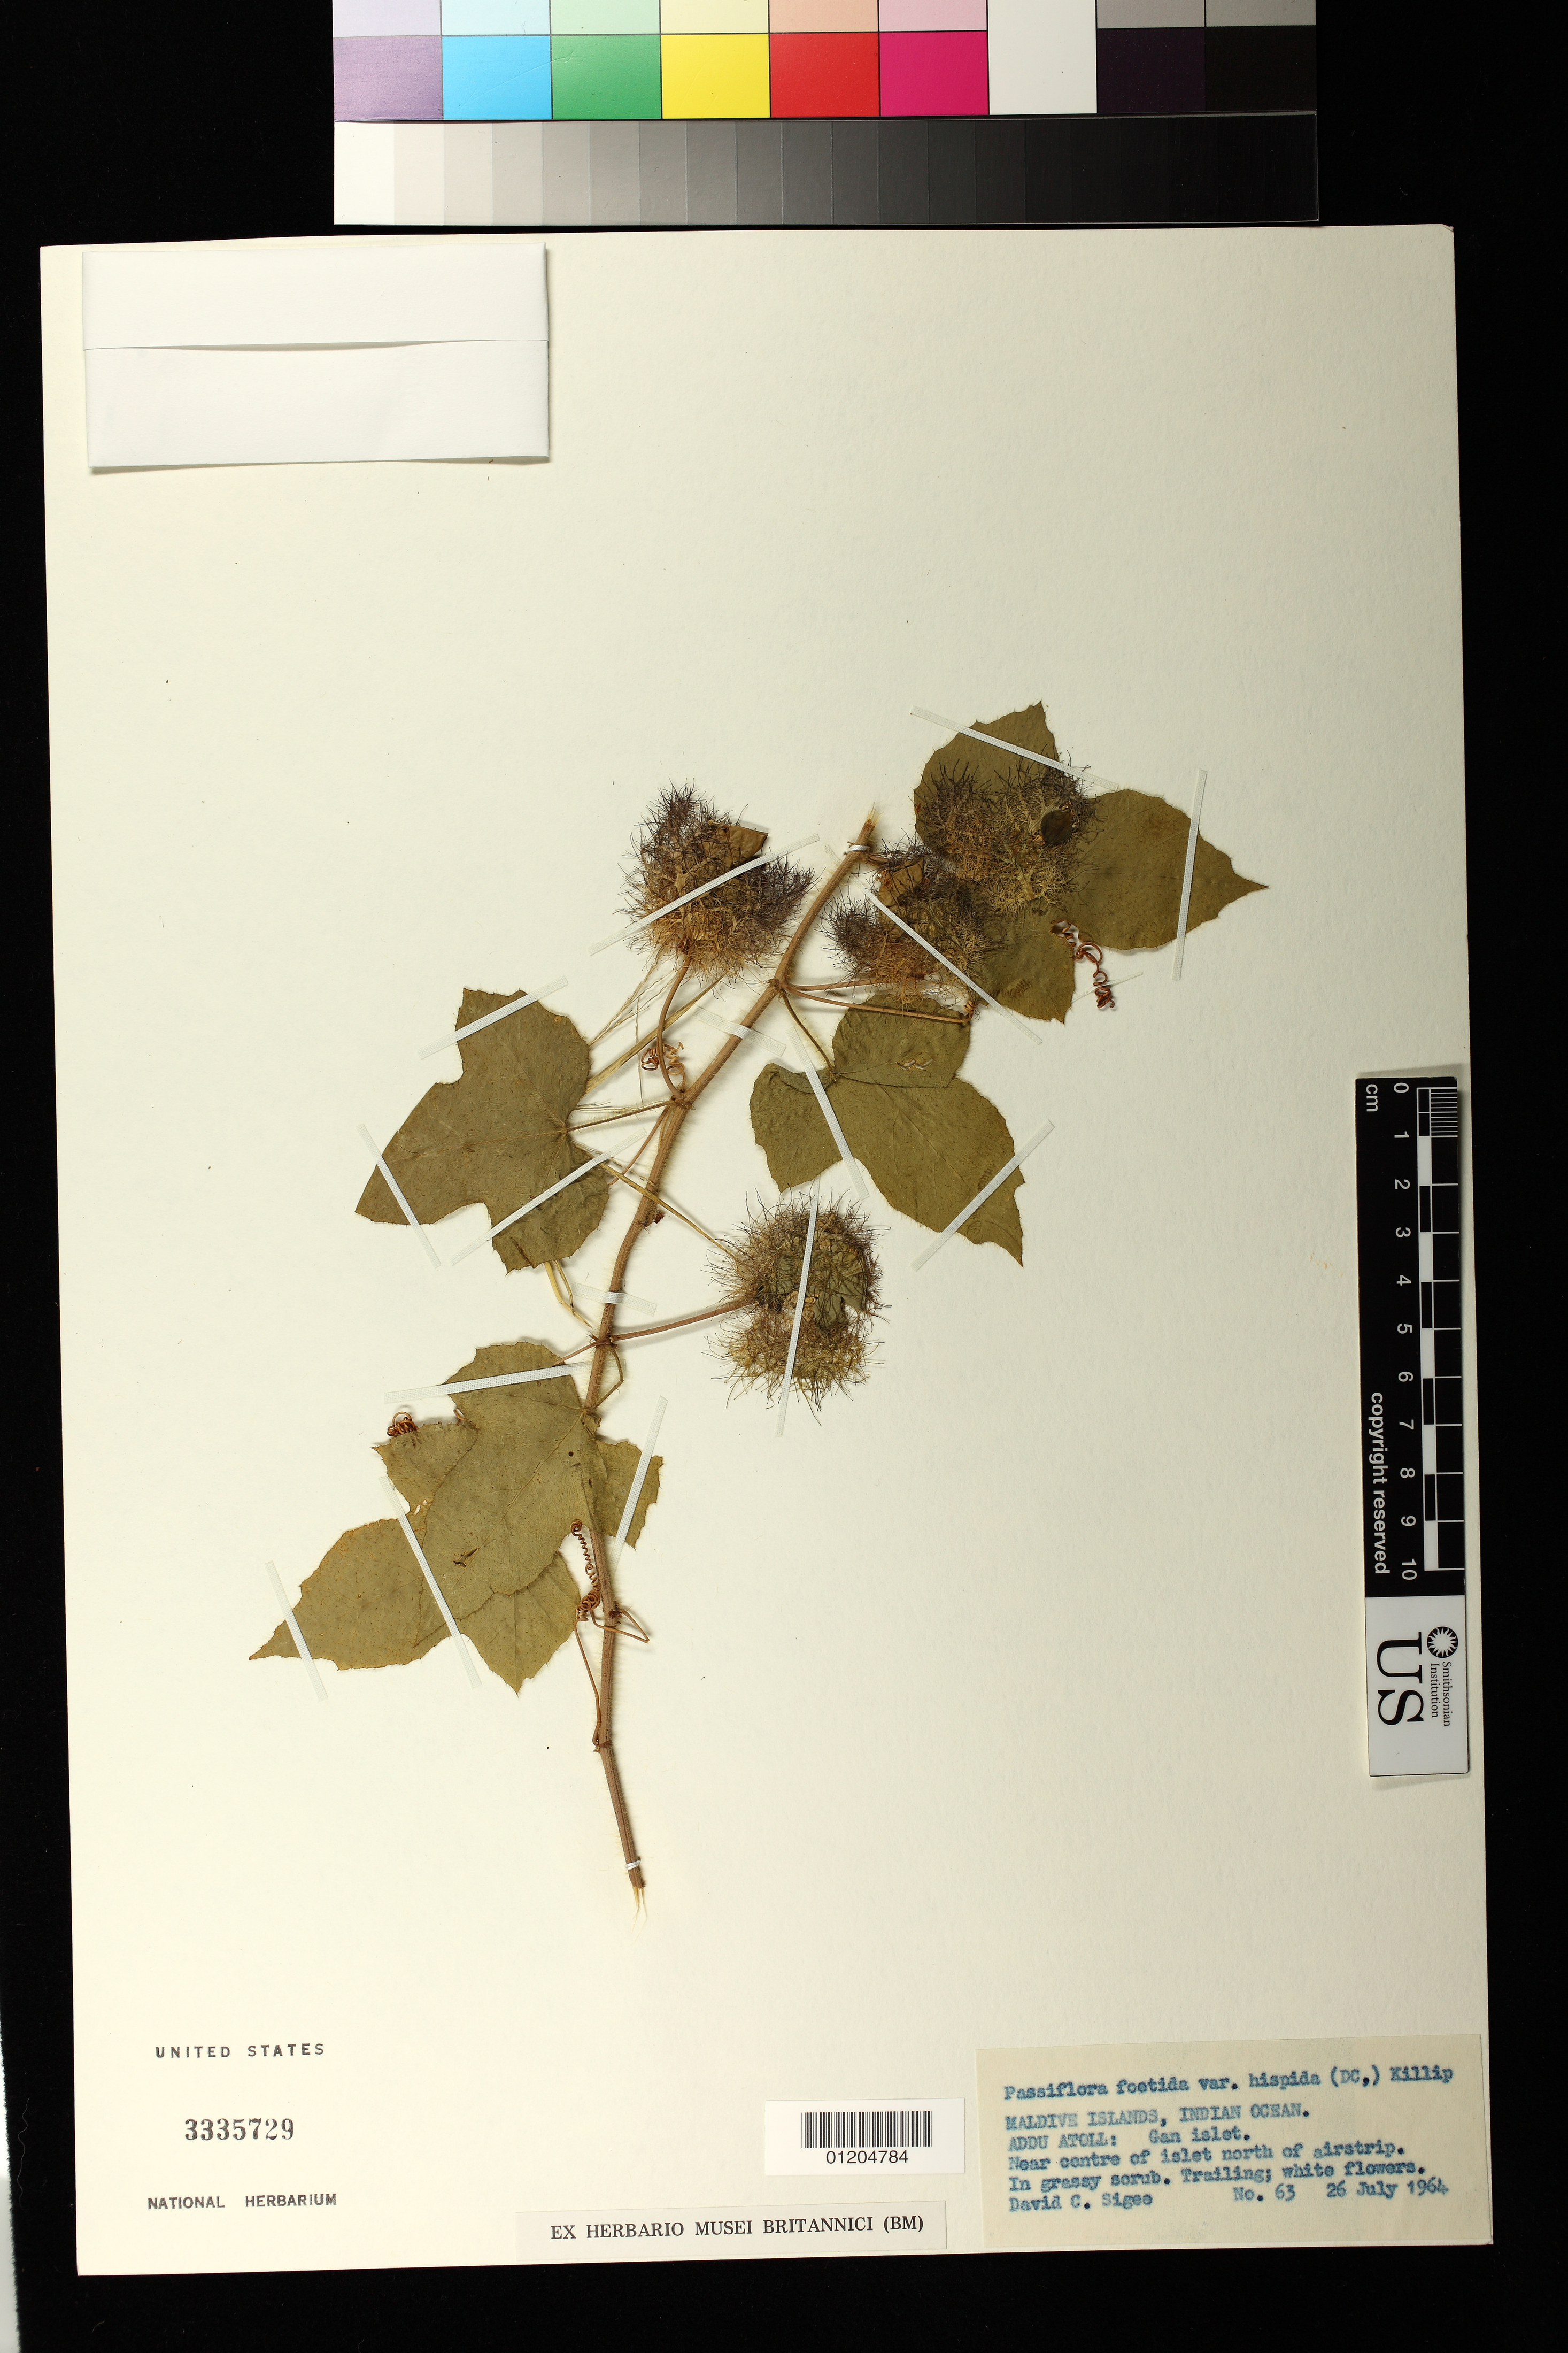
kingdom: Plantae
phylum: Tracheophyta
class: Magnoliopsida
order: Malpighiales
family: Passifloraceae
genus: Passiflora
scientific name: Passiflora foetida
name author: L.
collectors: D. C. Sigee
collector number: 63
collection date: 1964-07-26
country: Maldive Islands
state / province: Seenu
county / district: Gan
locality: Maldive Islands, Indian Ocean.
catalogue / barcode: US 3335729